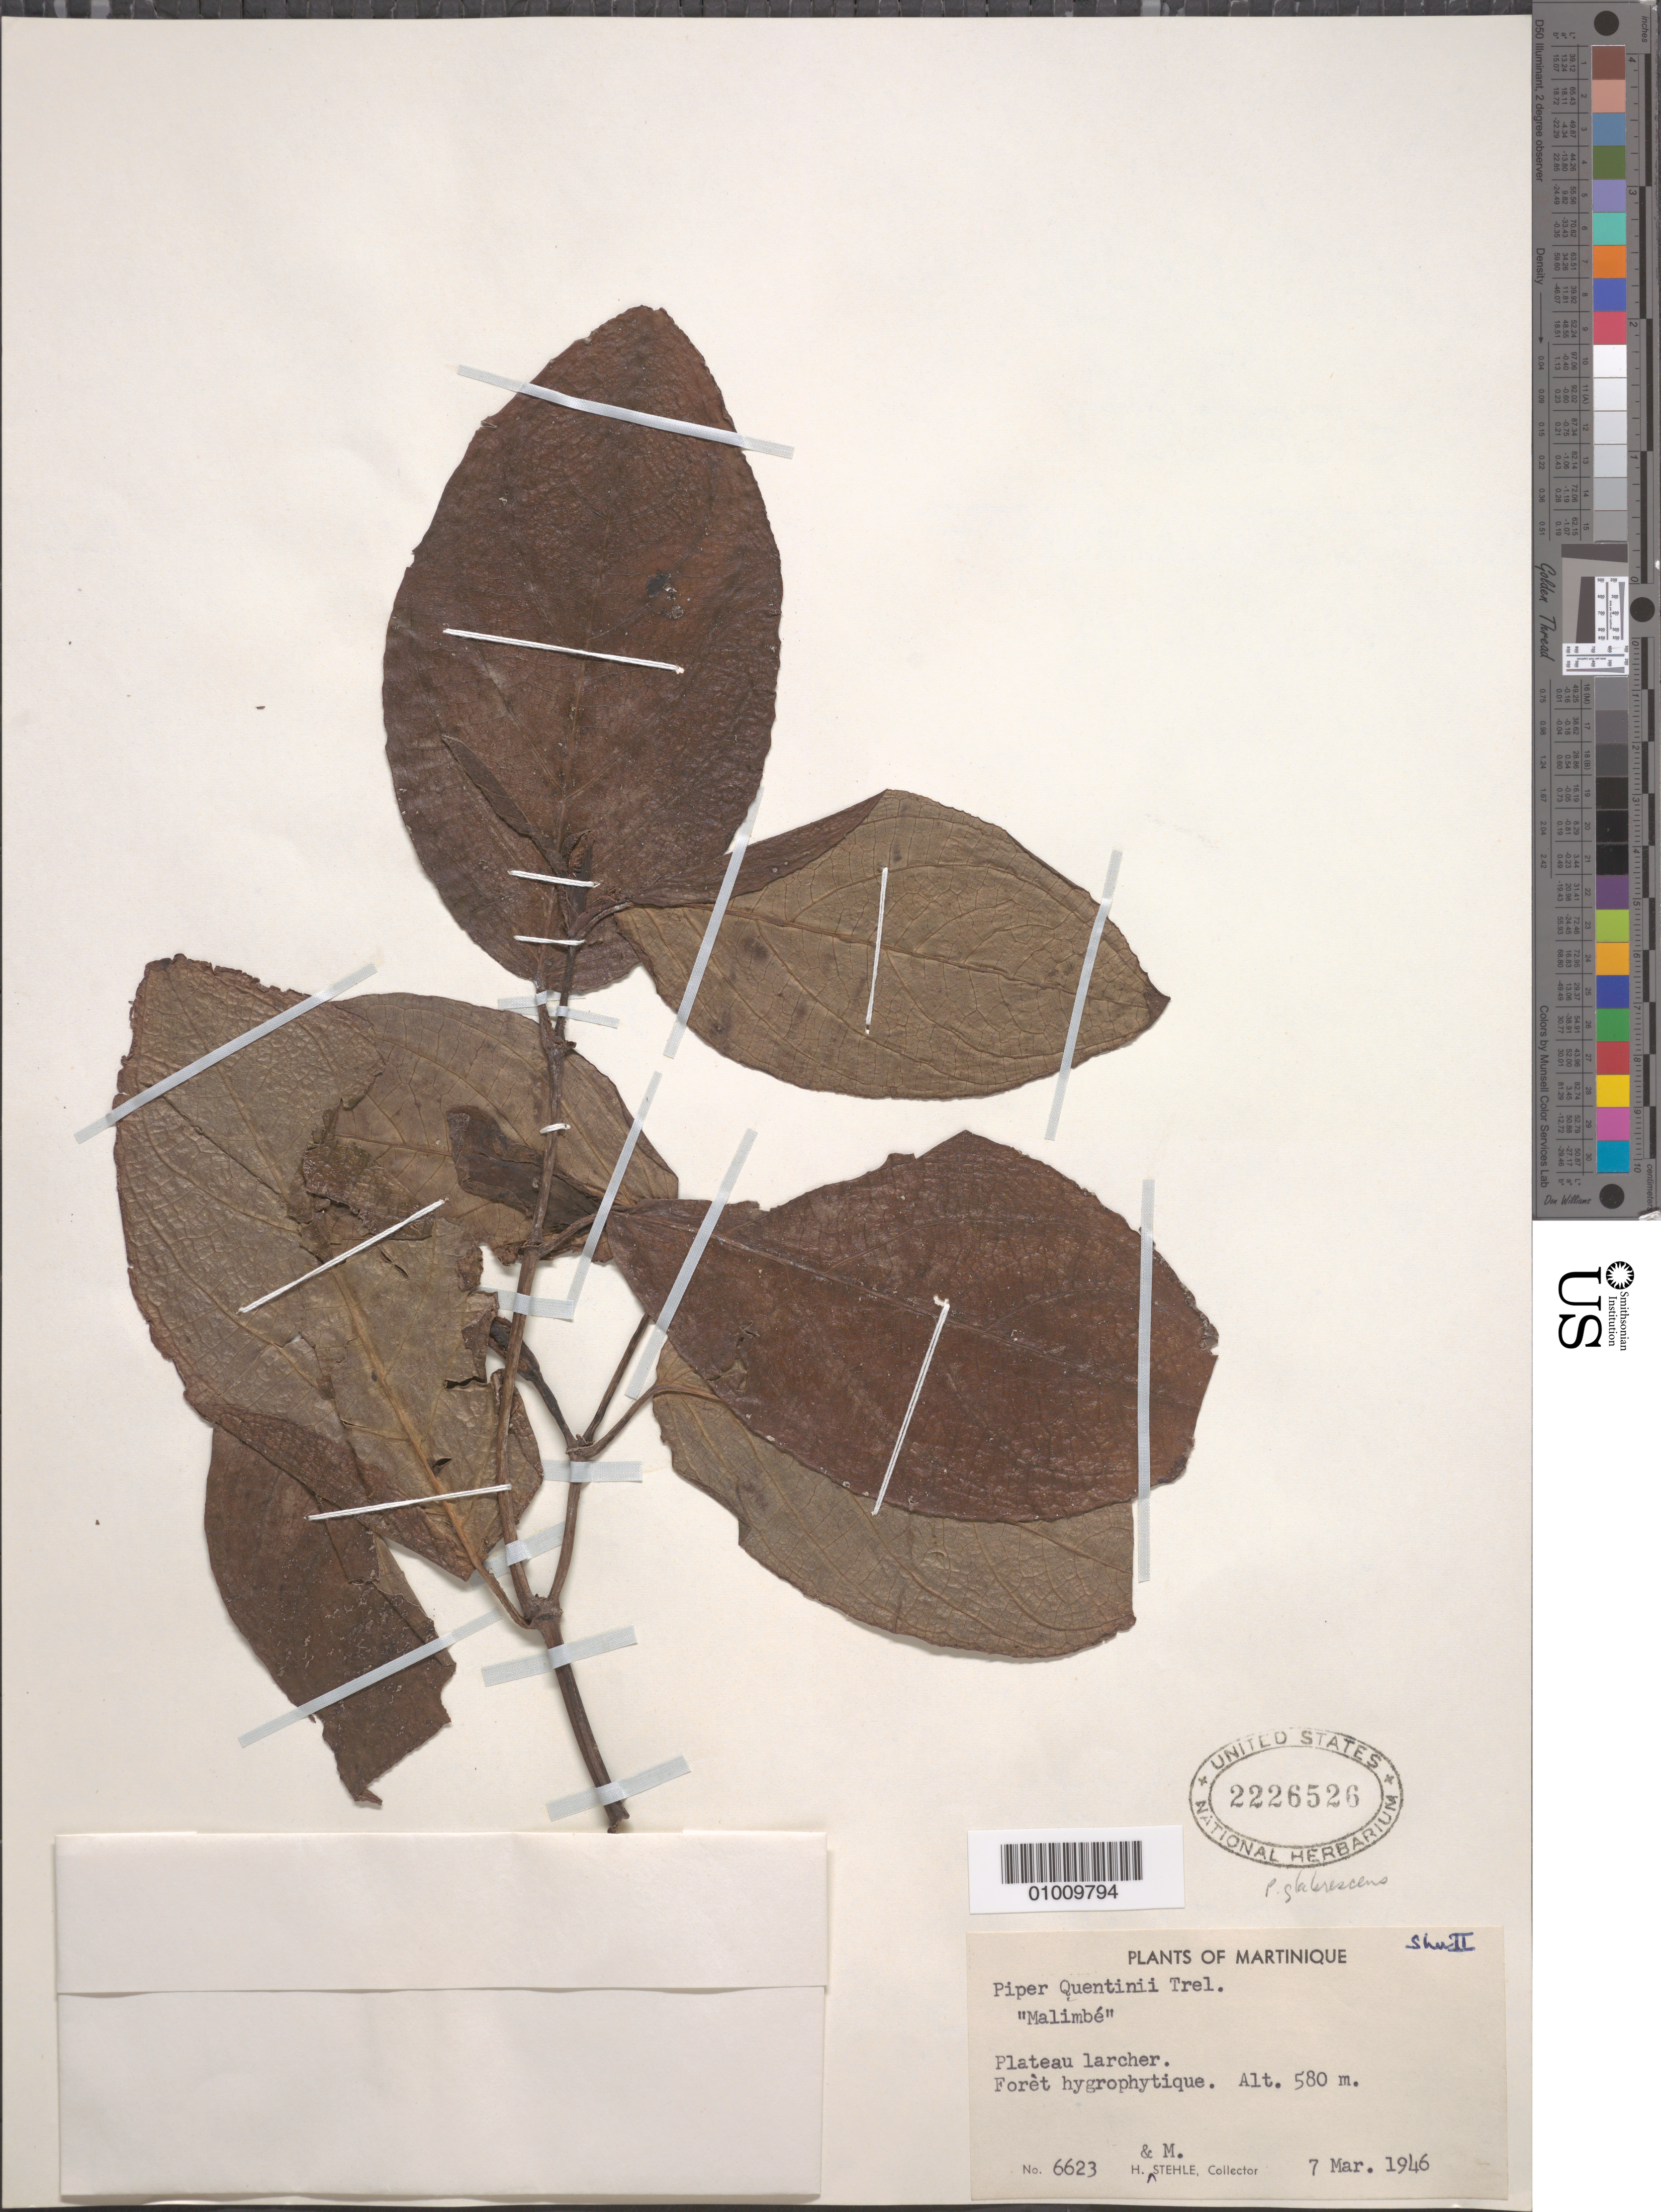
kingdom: Plantae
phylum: Tracheophyta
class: Magnoliopsida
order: Piperales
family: Piperaceae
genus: Piper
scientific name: Piper glabrescens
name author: (Miq.) C. DC.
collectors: H. Stehlé & M. Stehlé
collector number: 6623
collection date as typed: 07 Mar 1946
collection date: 1946-03-07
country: Martinique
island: Martinique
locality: Plateau Larcher. Foret hygrophytique.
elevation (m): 580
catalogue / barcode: US 2226526